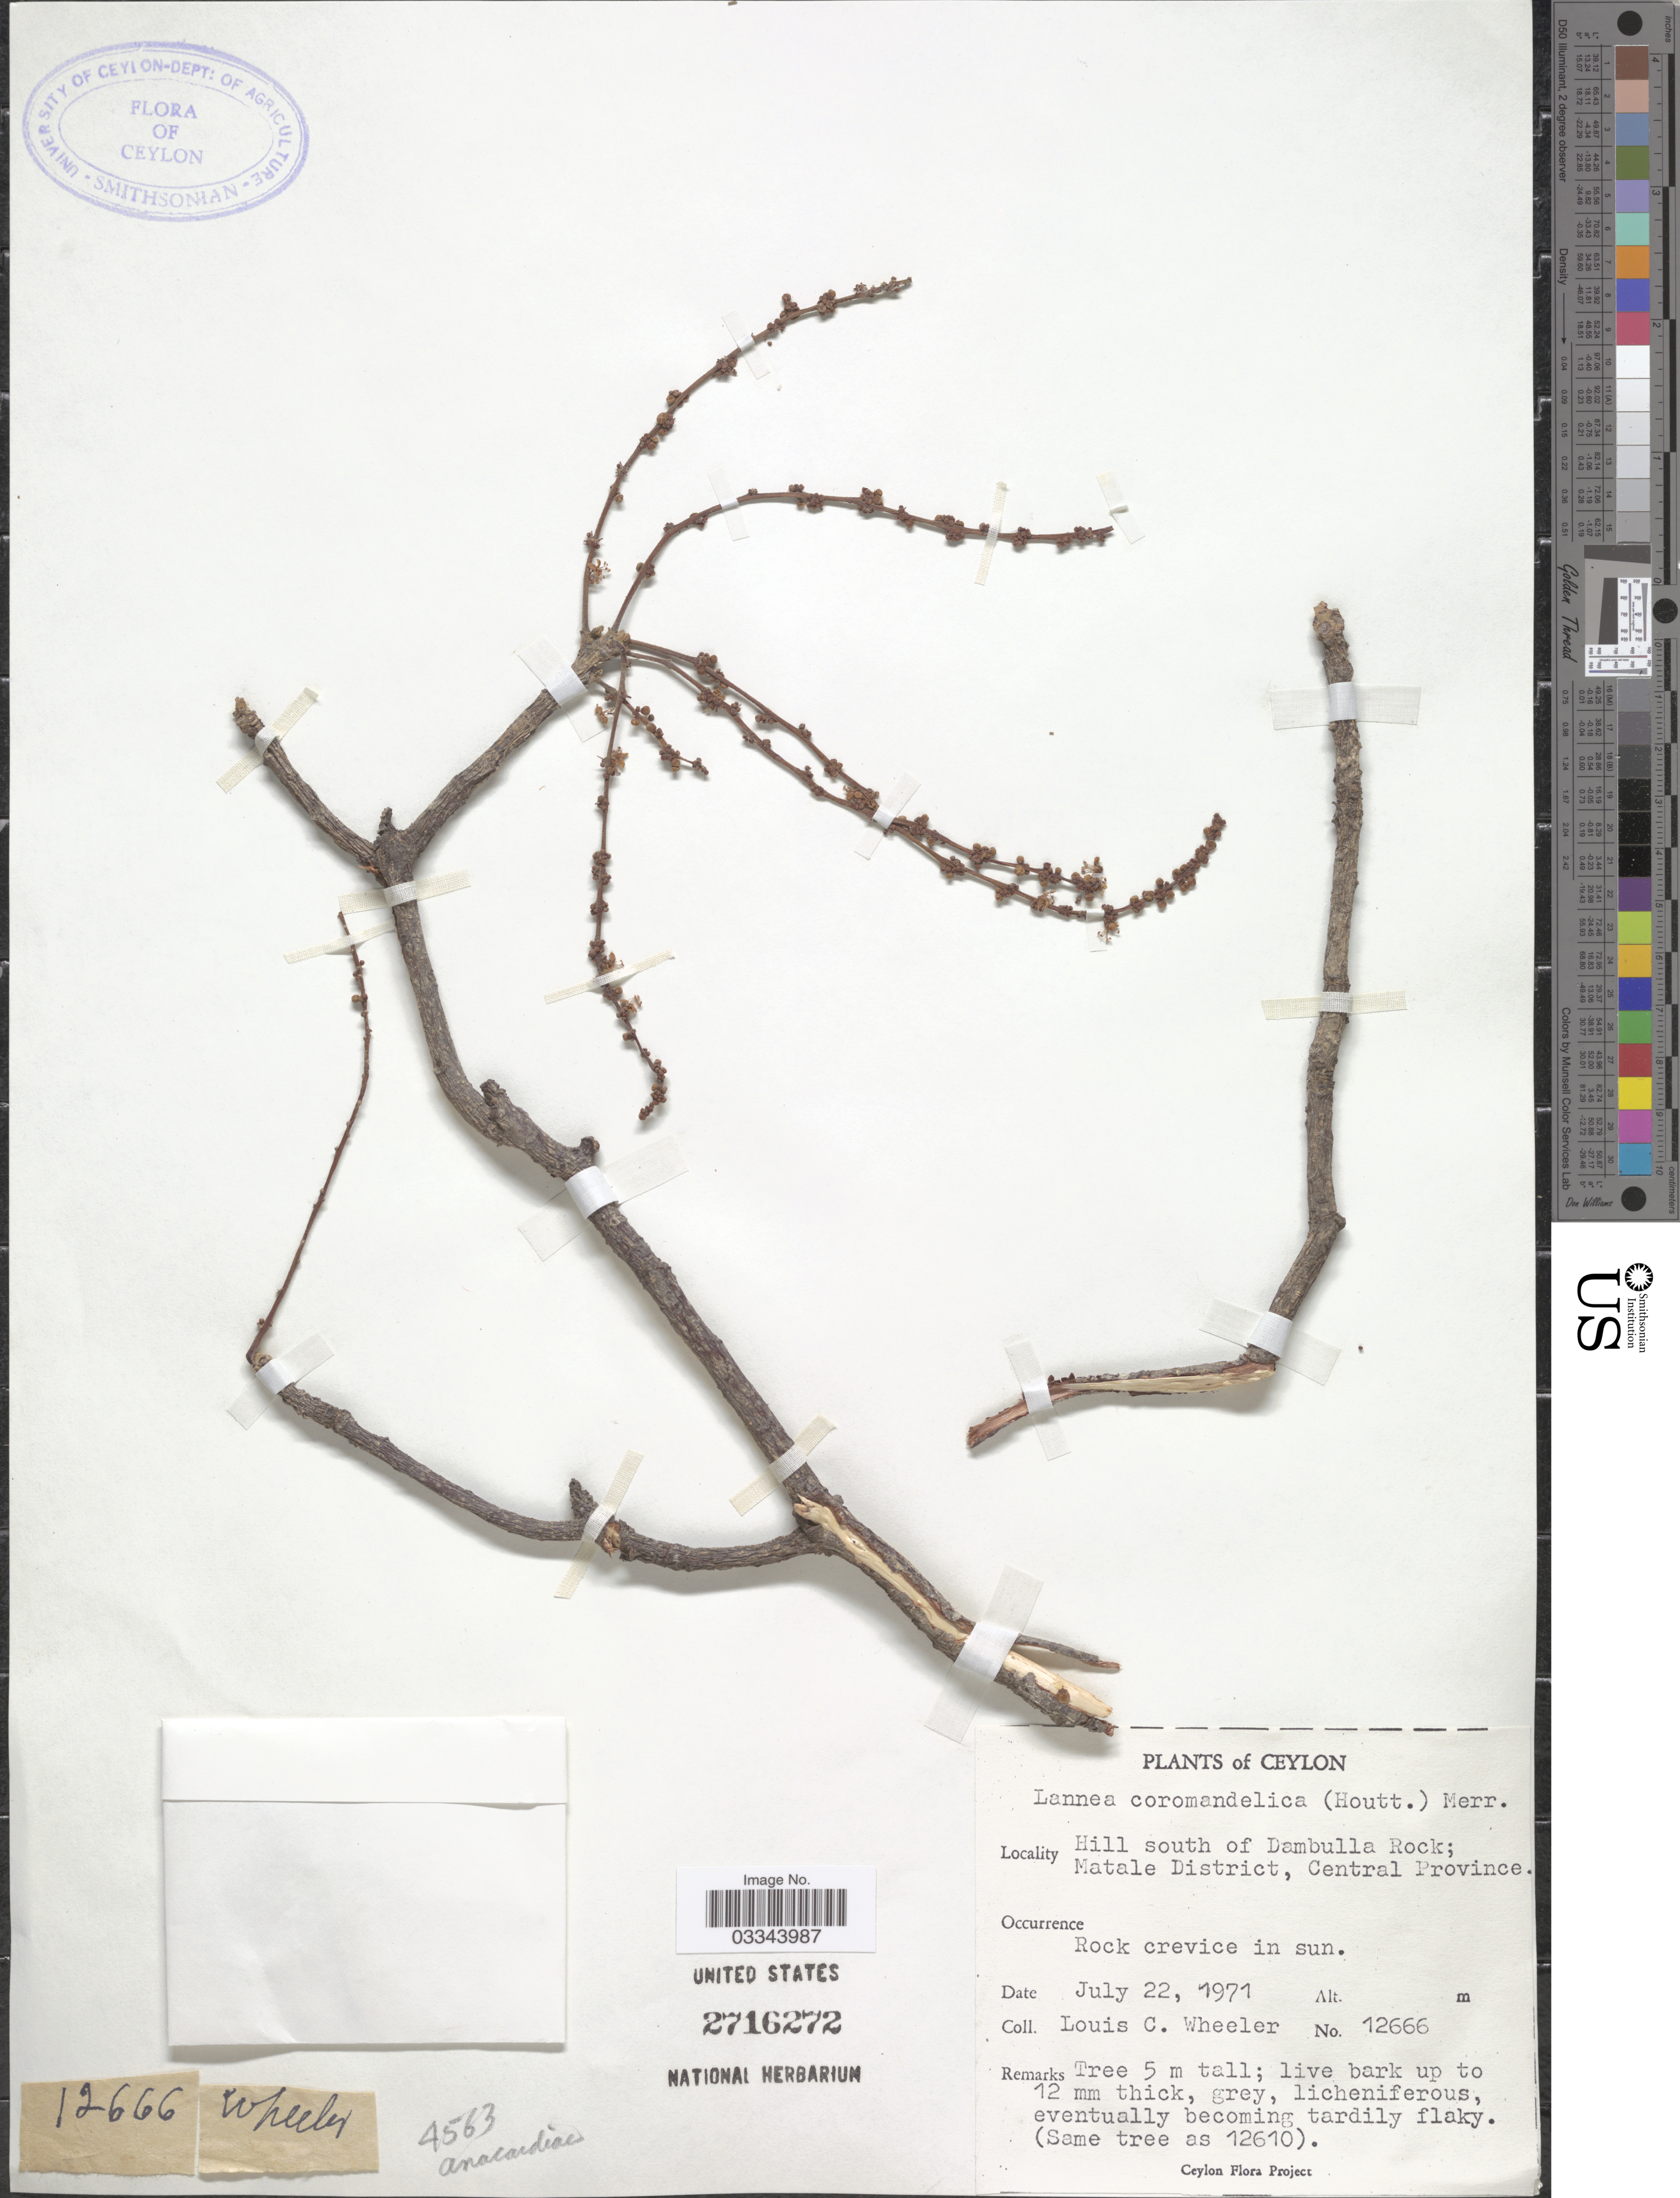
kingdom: Plantae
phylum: Tracheophyta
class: Magnoliopsida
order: Sapindales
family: Anacardiaceae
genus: Lannea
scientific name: Lannea coromandelica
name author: (Houtt.) Merr.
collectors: L. C. Wheeler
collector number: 12666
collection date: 1971-07-22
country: Sri Lanka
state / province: Central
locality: Ceylon, Hill south of Dambulla Rock; Matale District.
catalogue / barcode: US 2716272